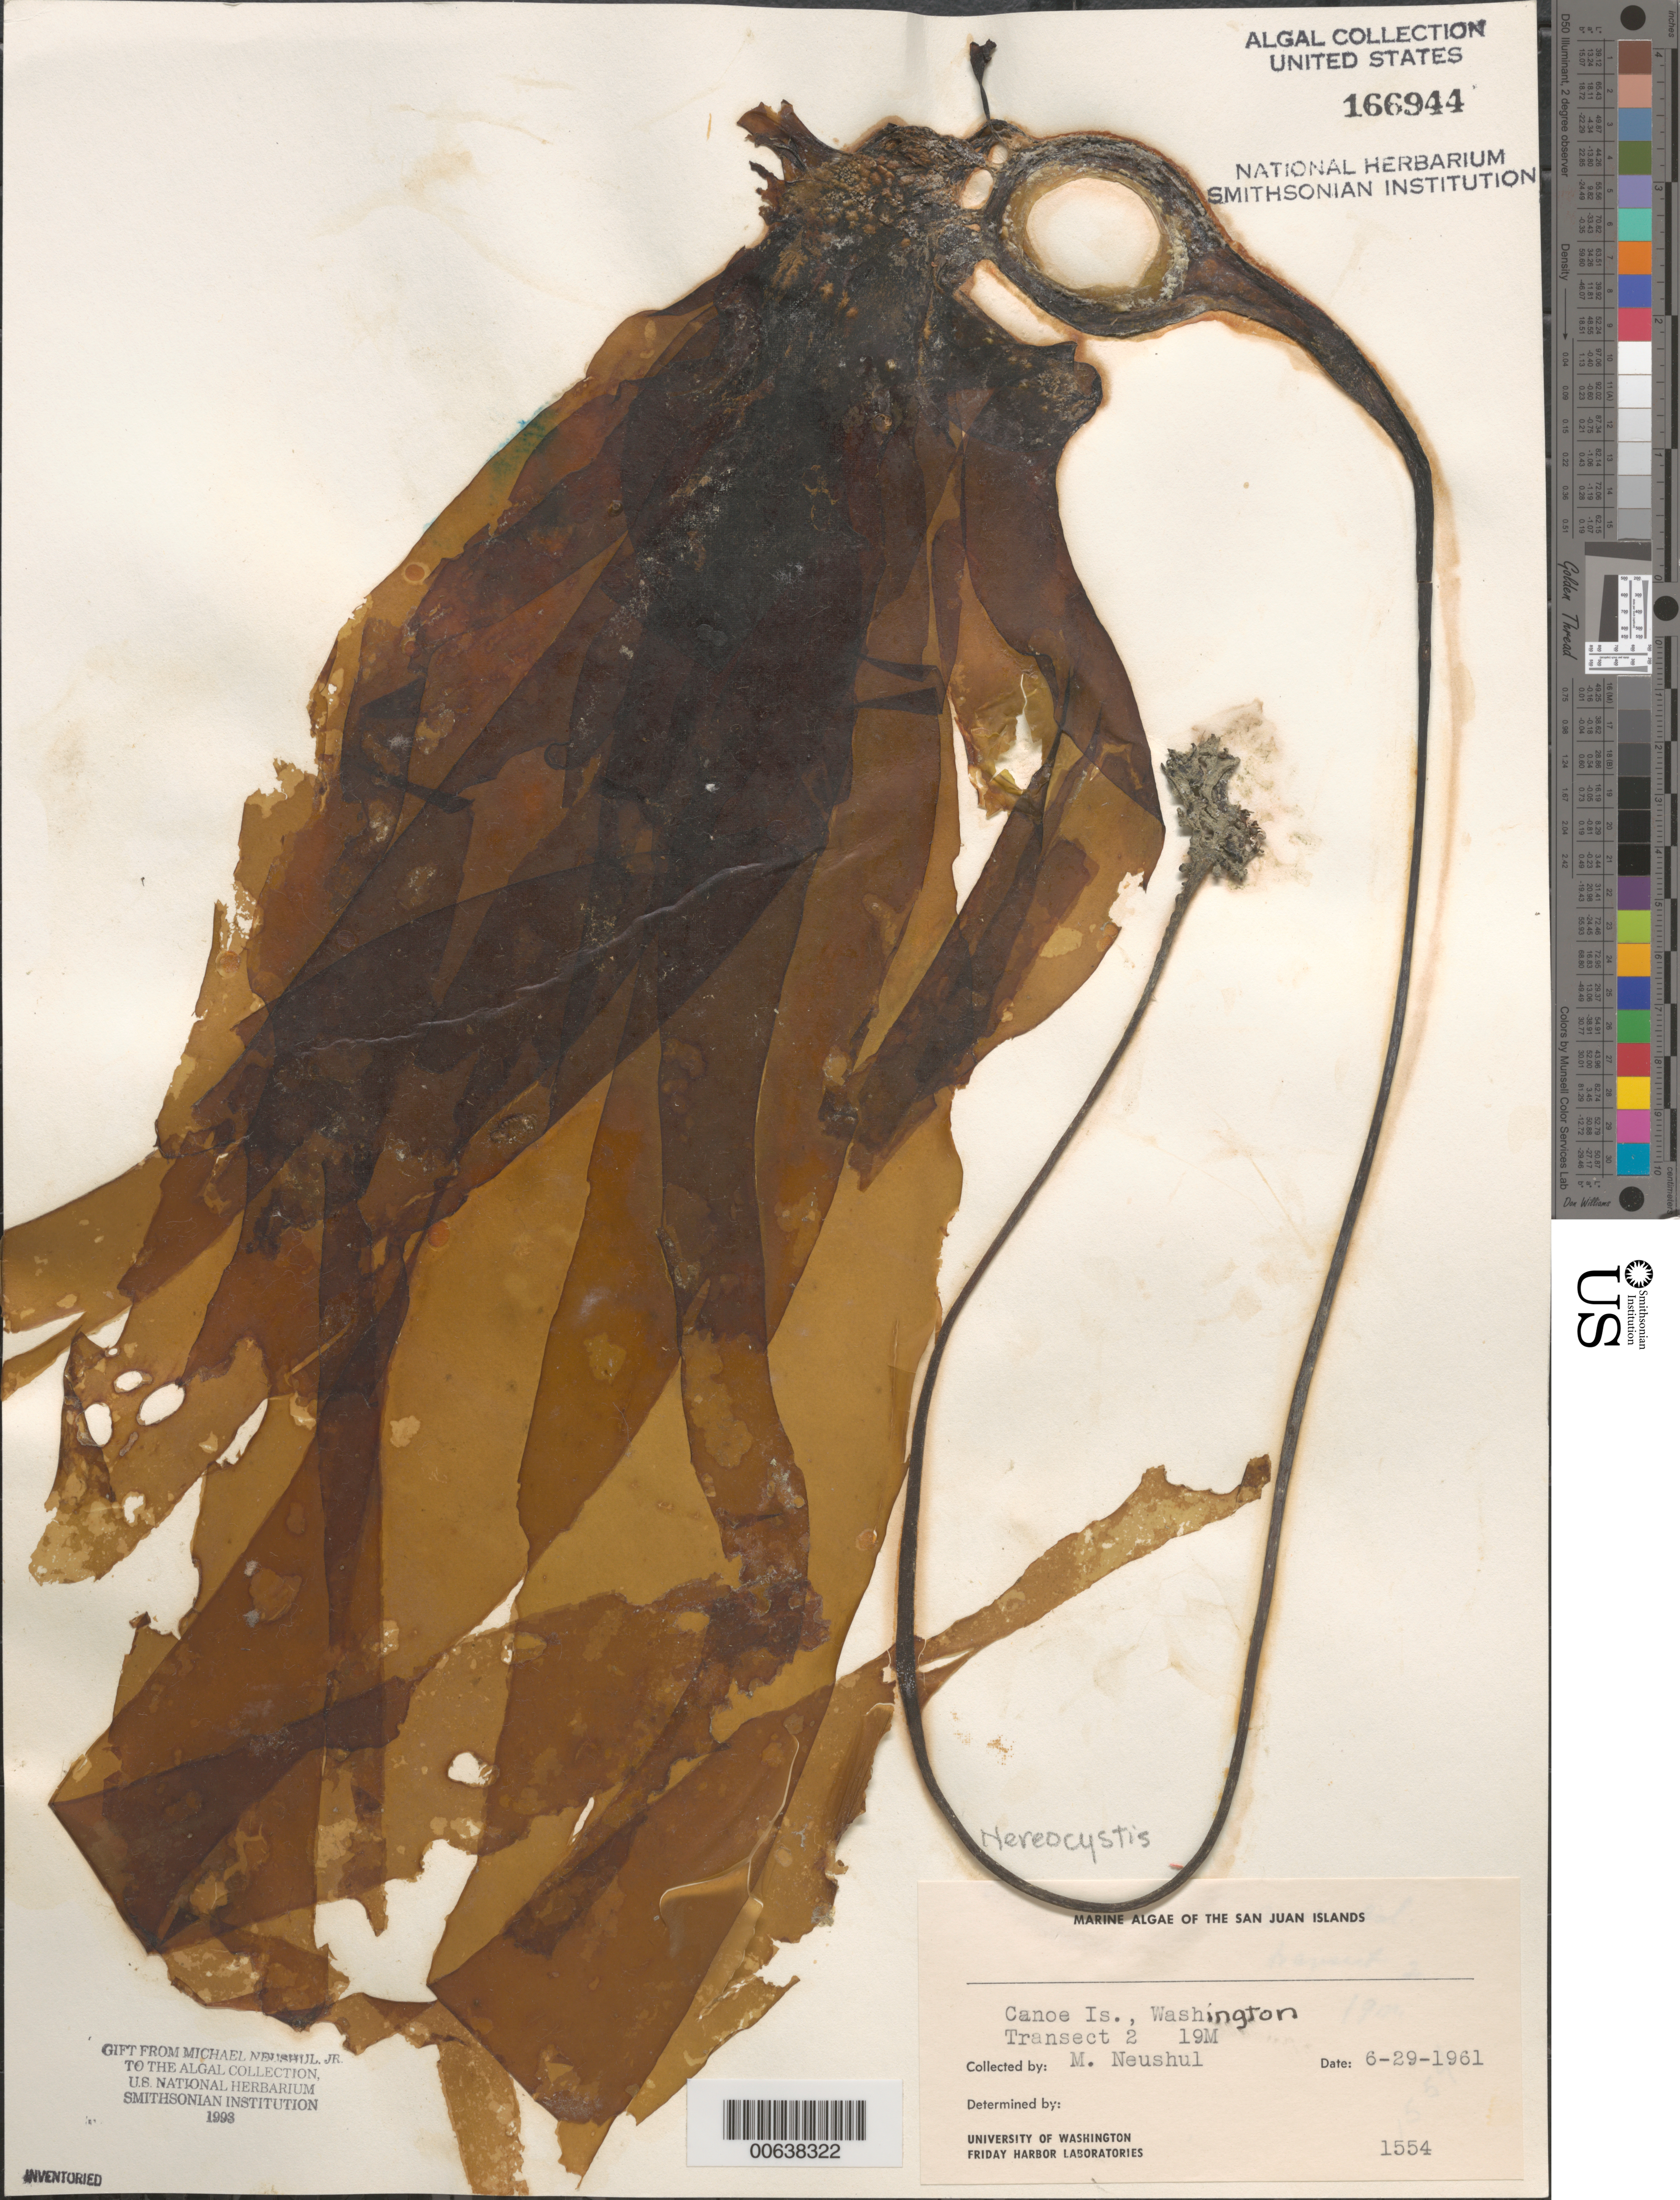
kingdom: Chromista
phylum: Ochrophyta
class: Phaeophyceae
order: Laminariales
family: Laminariaceae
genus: Nereocystis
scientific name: Nereocystis sp.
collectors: M. Neushul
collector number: Neushul 1554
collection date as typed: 29 Jun 1961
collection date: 1961-06-29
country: United States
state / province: Washington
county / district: San Juan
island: Canoe Island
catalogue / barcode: US 166944